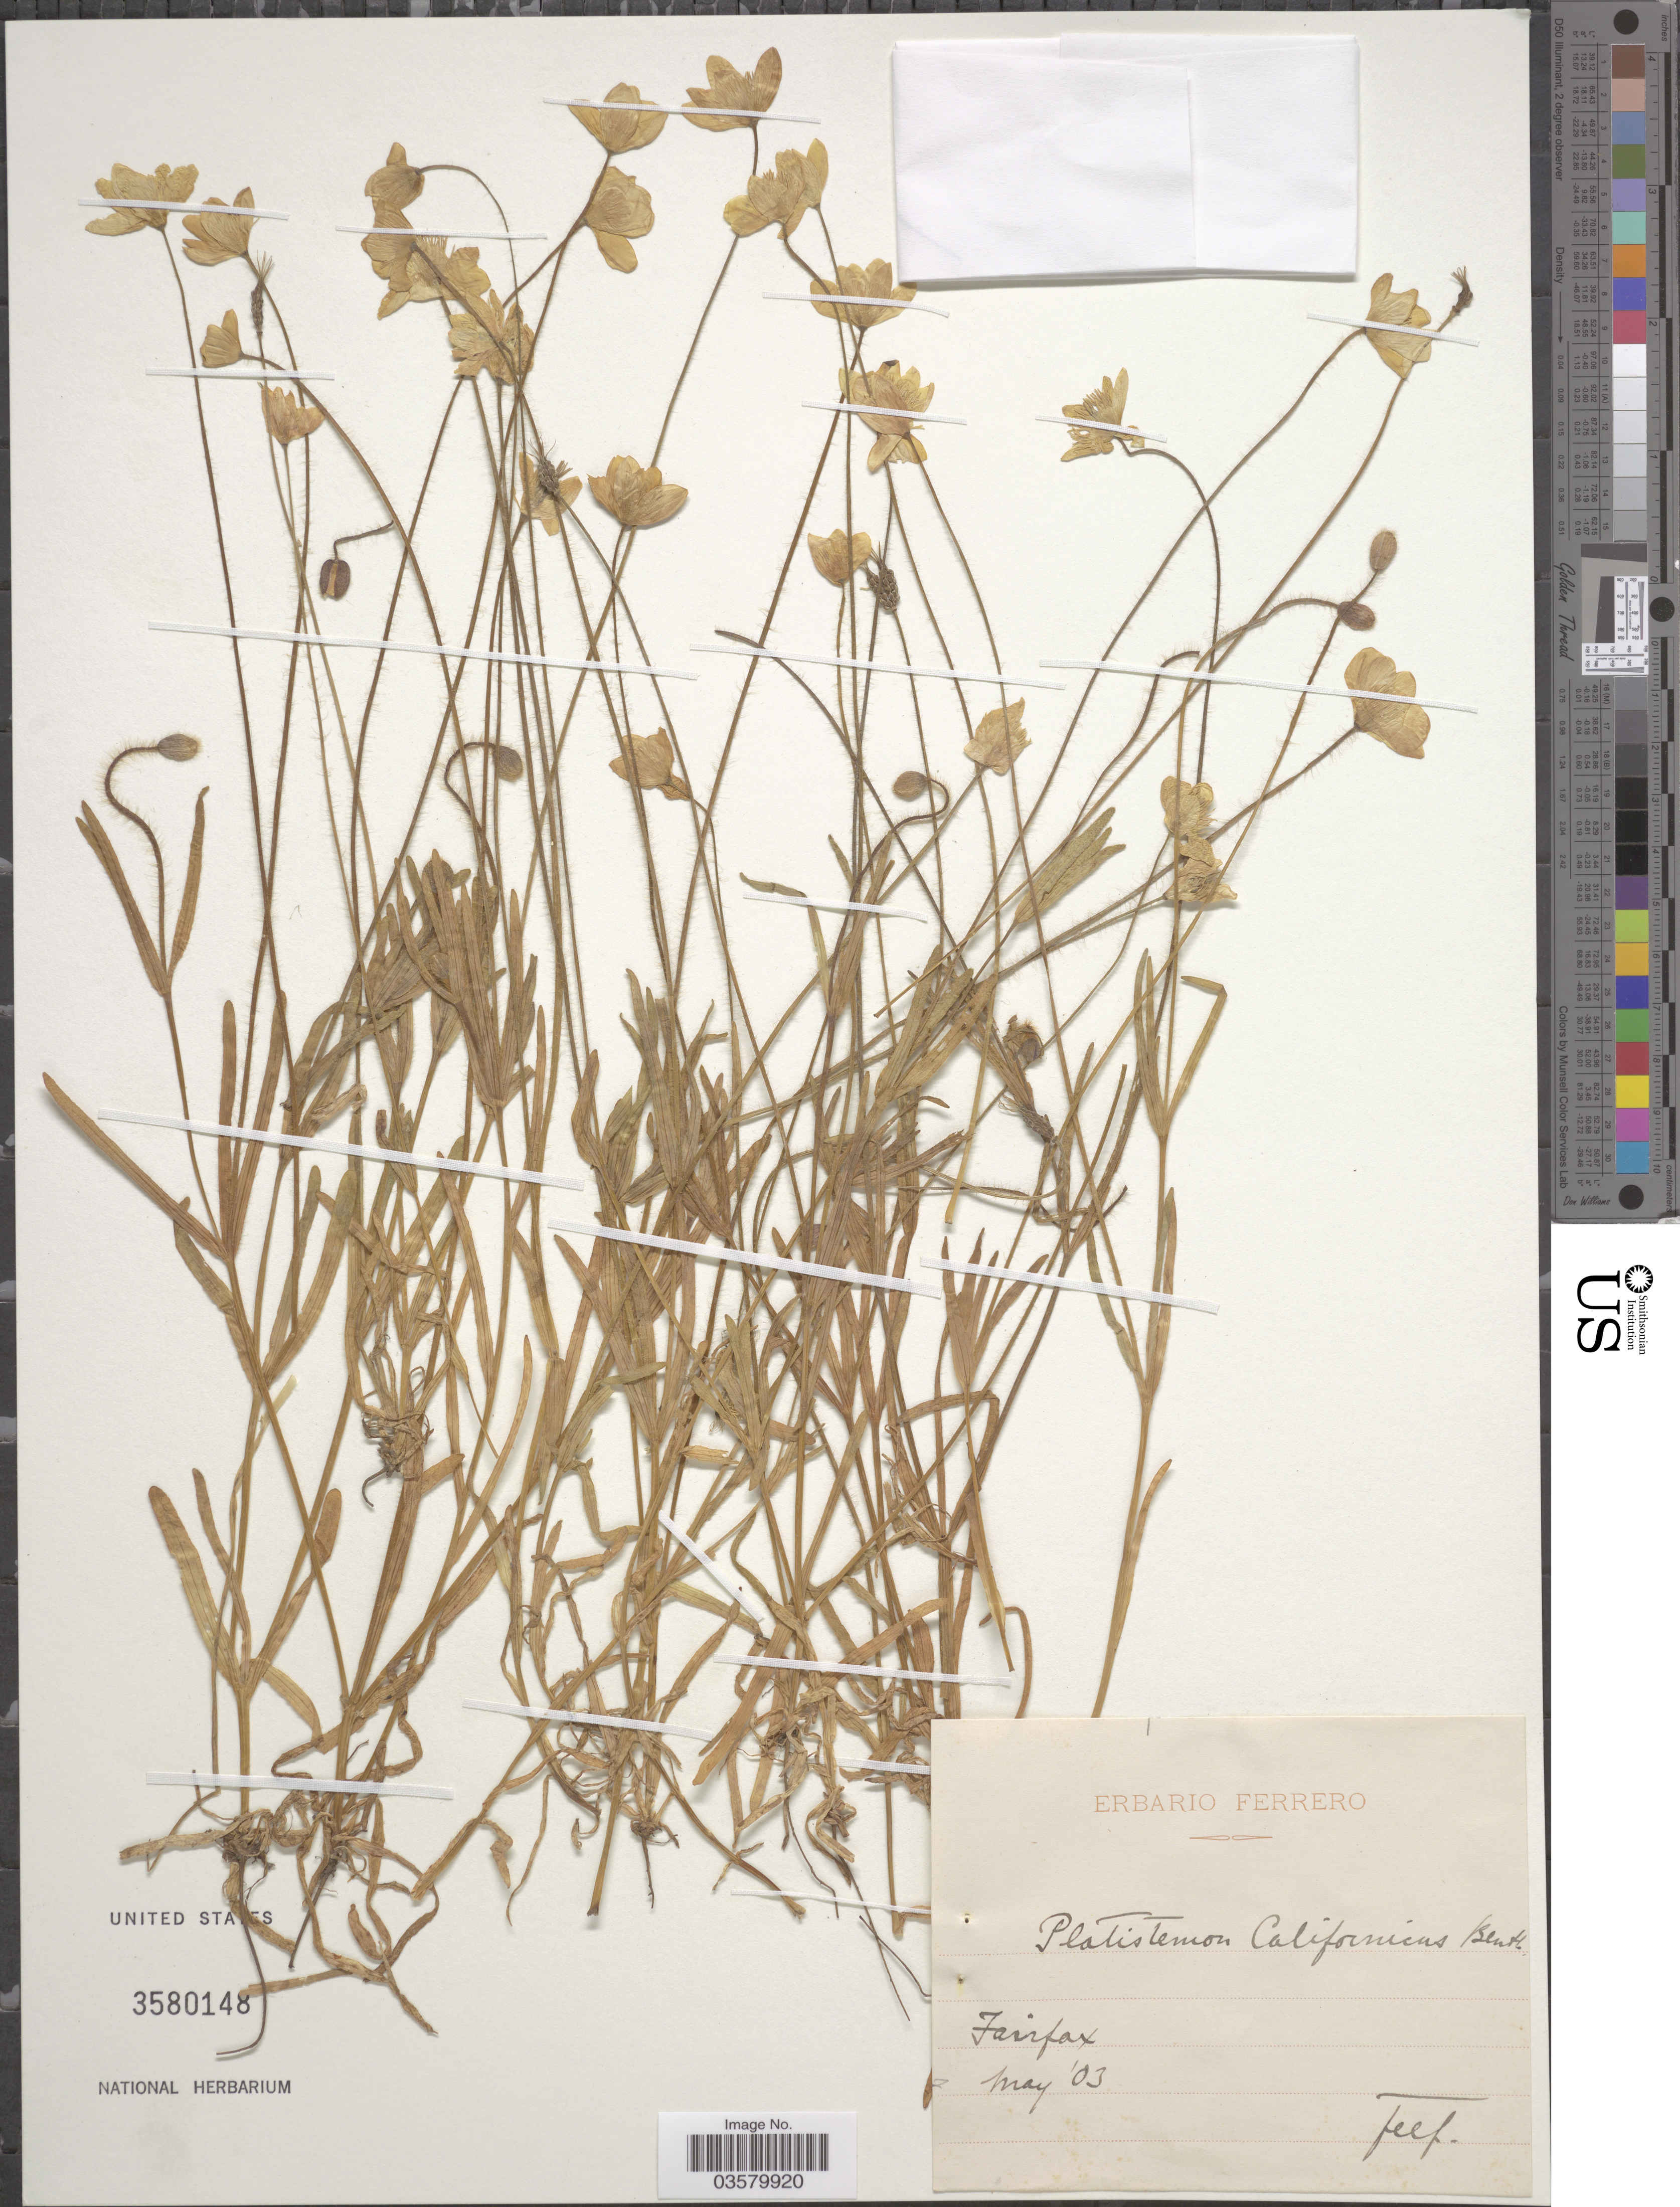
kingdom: Plantae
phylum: Tracheophyta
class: Magnoliopsida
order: Ranunculales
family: Papaveraceae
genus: Platystemon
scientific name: Platystemon californicus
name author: Benth.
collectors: F. Ferrero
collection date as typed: Transcribed d/m/y: /5/3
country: United States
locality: Fairfax.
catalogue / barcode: US 3580148